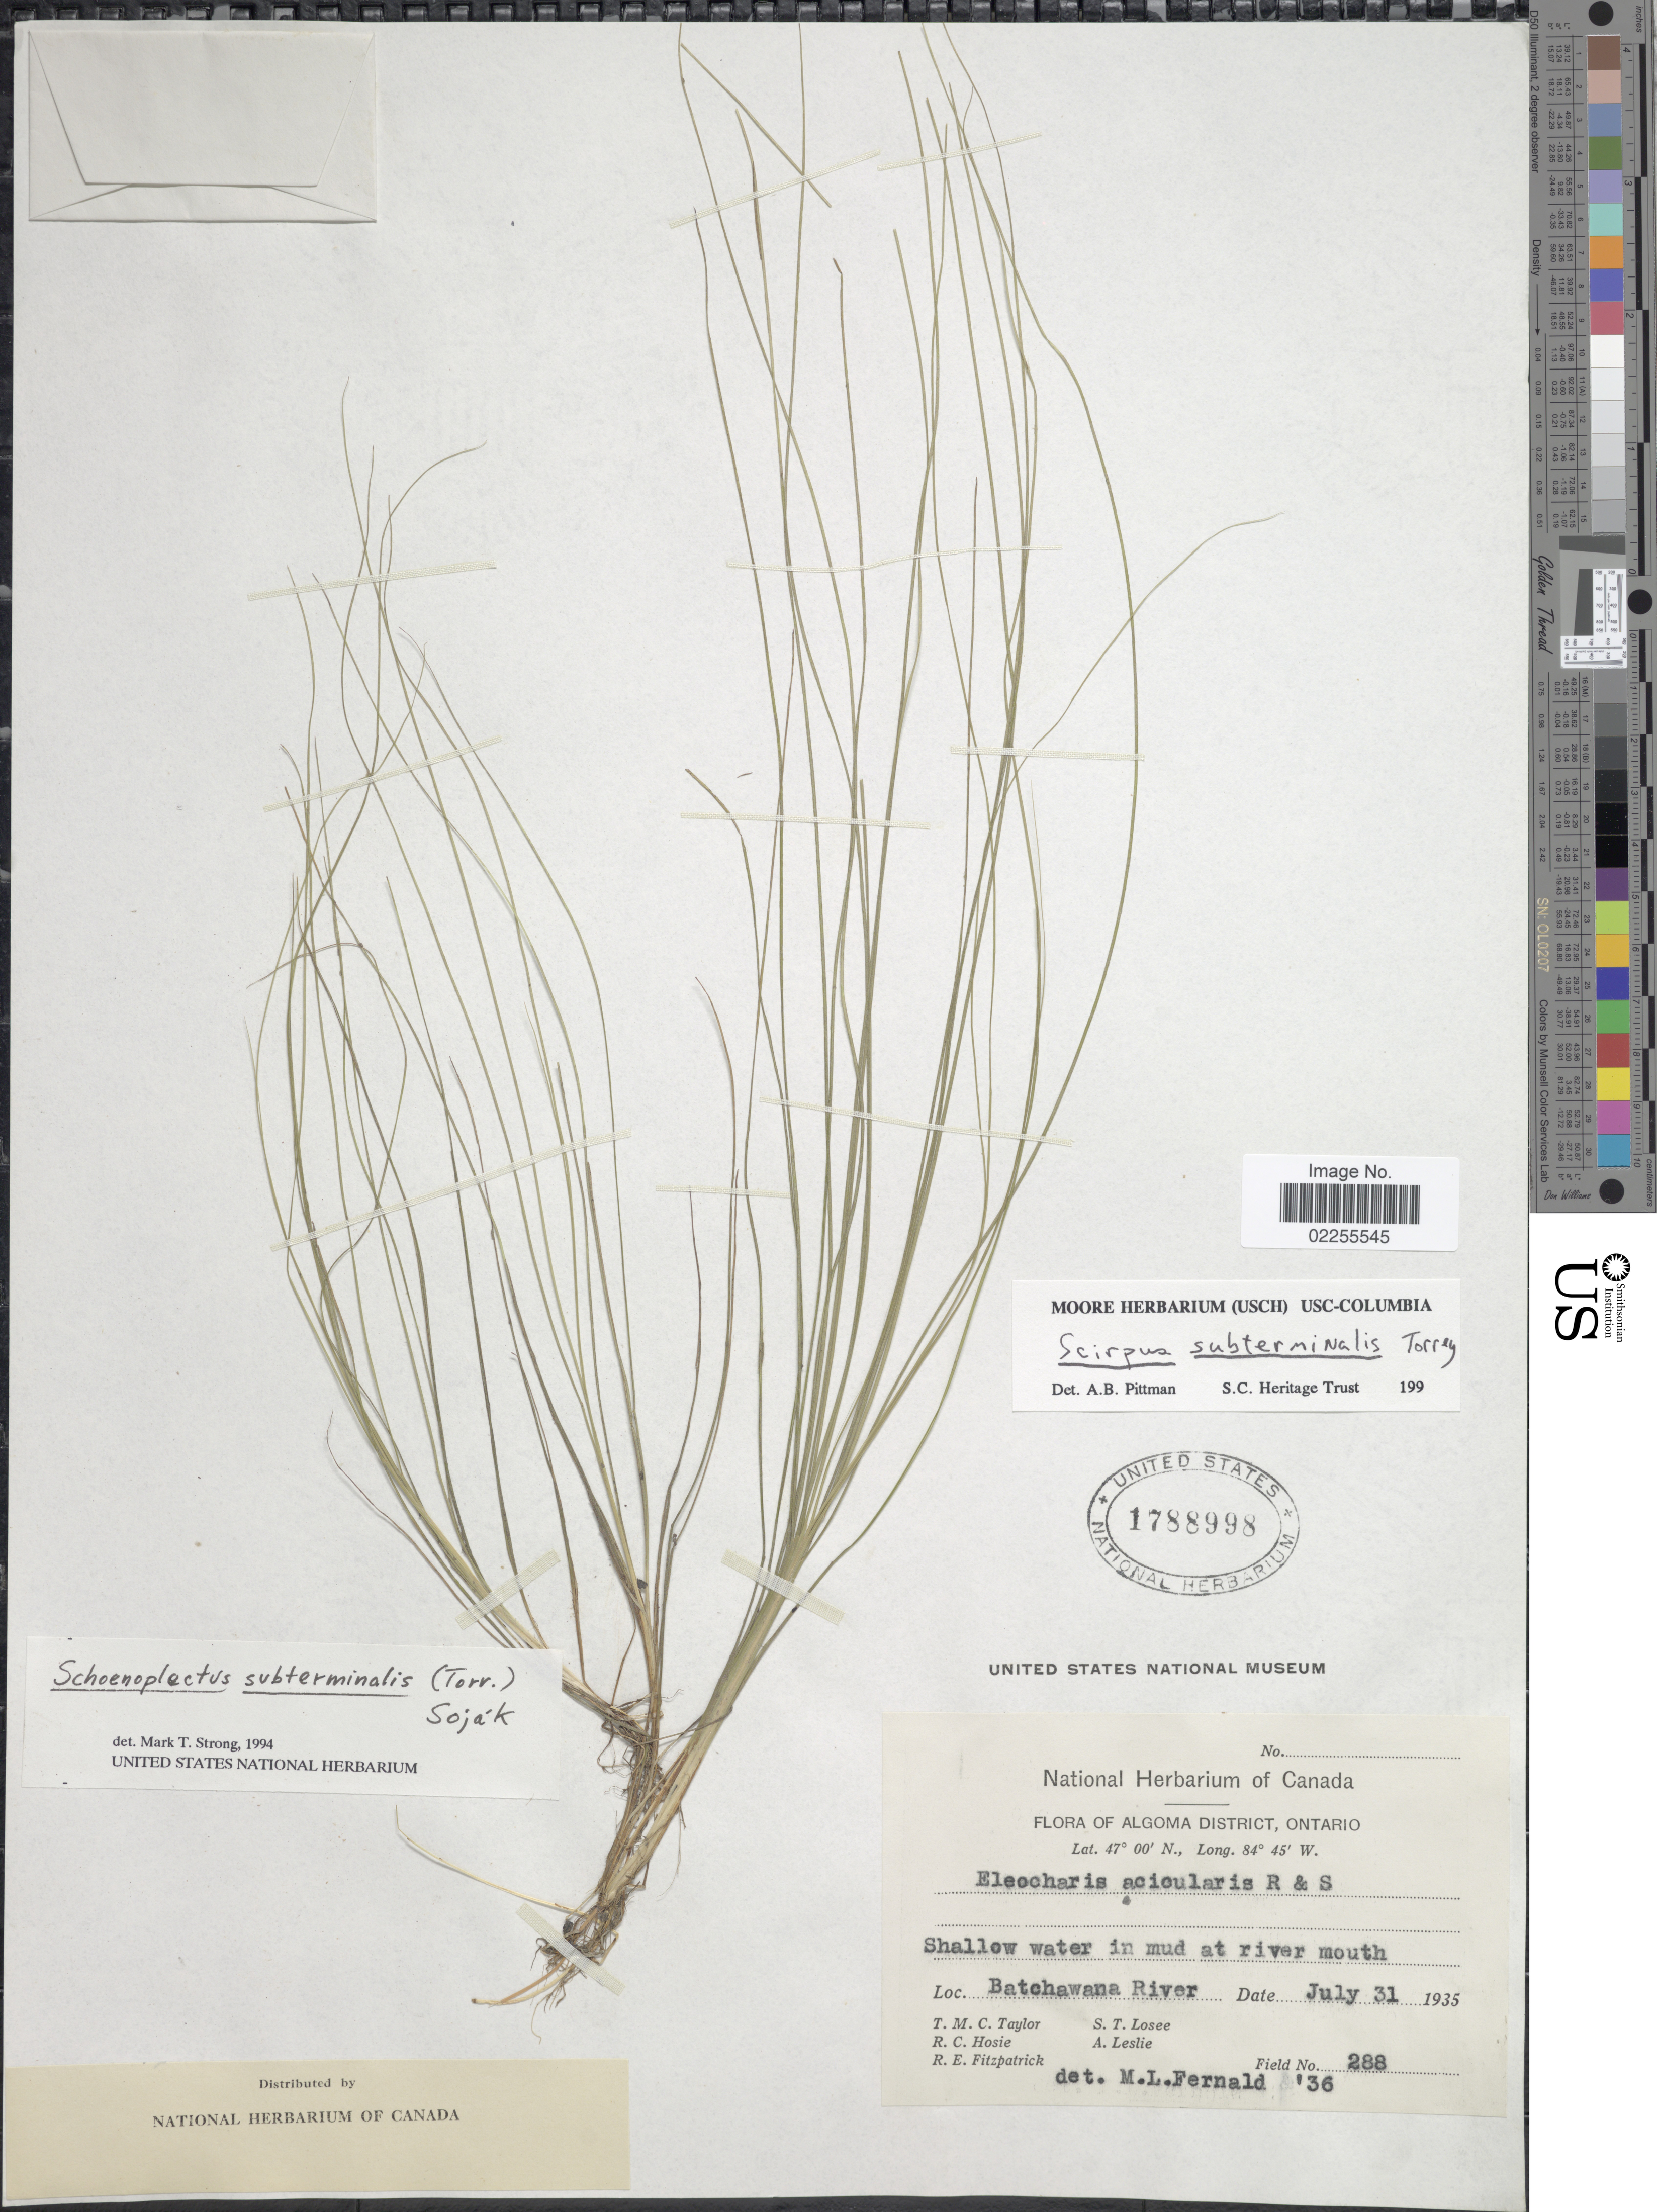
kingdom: Plantae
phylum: Tracheophyta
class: Liliopsida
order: Poales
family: Cyperaceae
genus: Schoenoplectus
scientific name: Schoenoplectus subterminalis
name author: (Torr.) Soják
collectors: T. M. C. Taylor, S. Losee, R. Hosie, A. Leslie & R. Fitzpatrick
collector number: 288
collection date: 1935-07-31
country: Canada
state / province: Ontario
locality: Algoma District, shallow water in mud at river mouth, Batchawana River.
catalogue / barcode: US 1788998